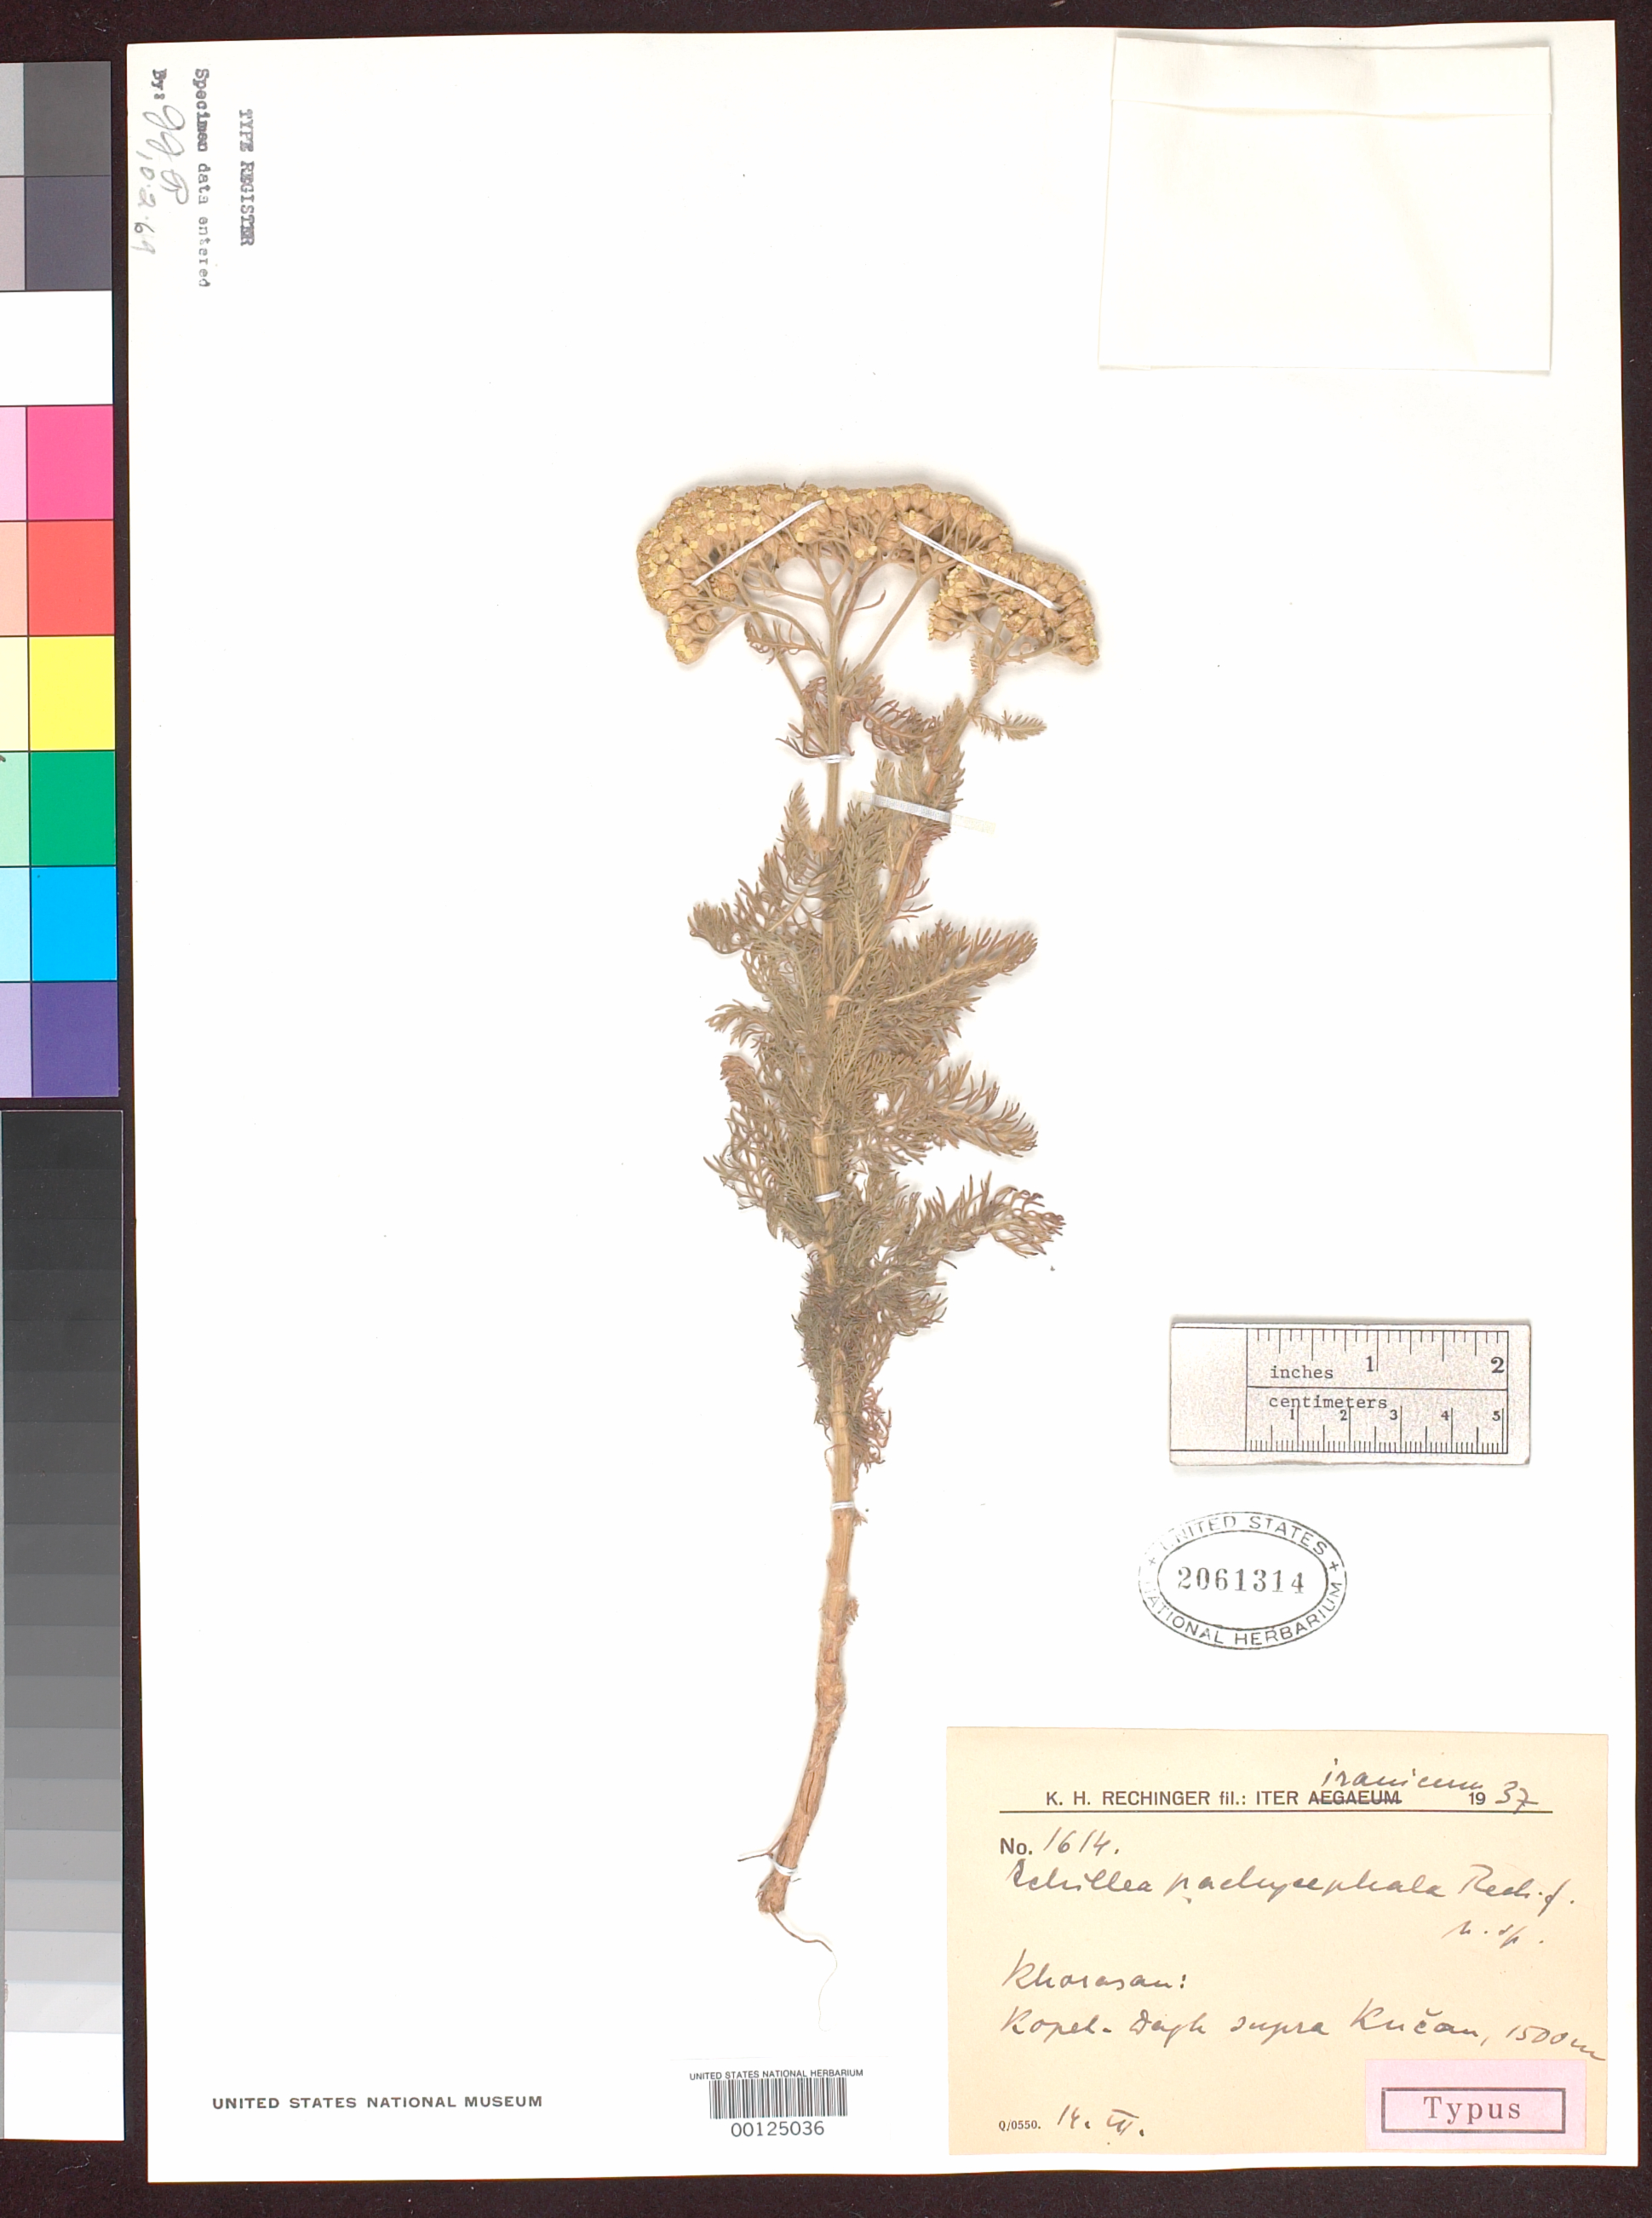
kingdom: Plantae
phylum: Tracheophyta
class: Magnoliopsida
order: Asterales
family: Asteraceae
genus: Achillea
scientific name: Achillea pachycephala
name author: Rech. f.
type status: Type Collection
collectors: K. H. Rechinger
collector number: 1614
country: Iran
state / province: Khorasan [obsolete]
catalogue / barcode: US 2061314